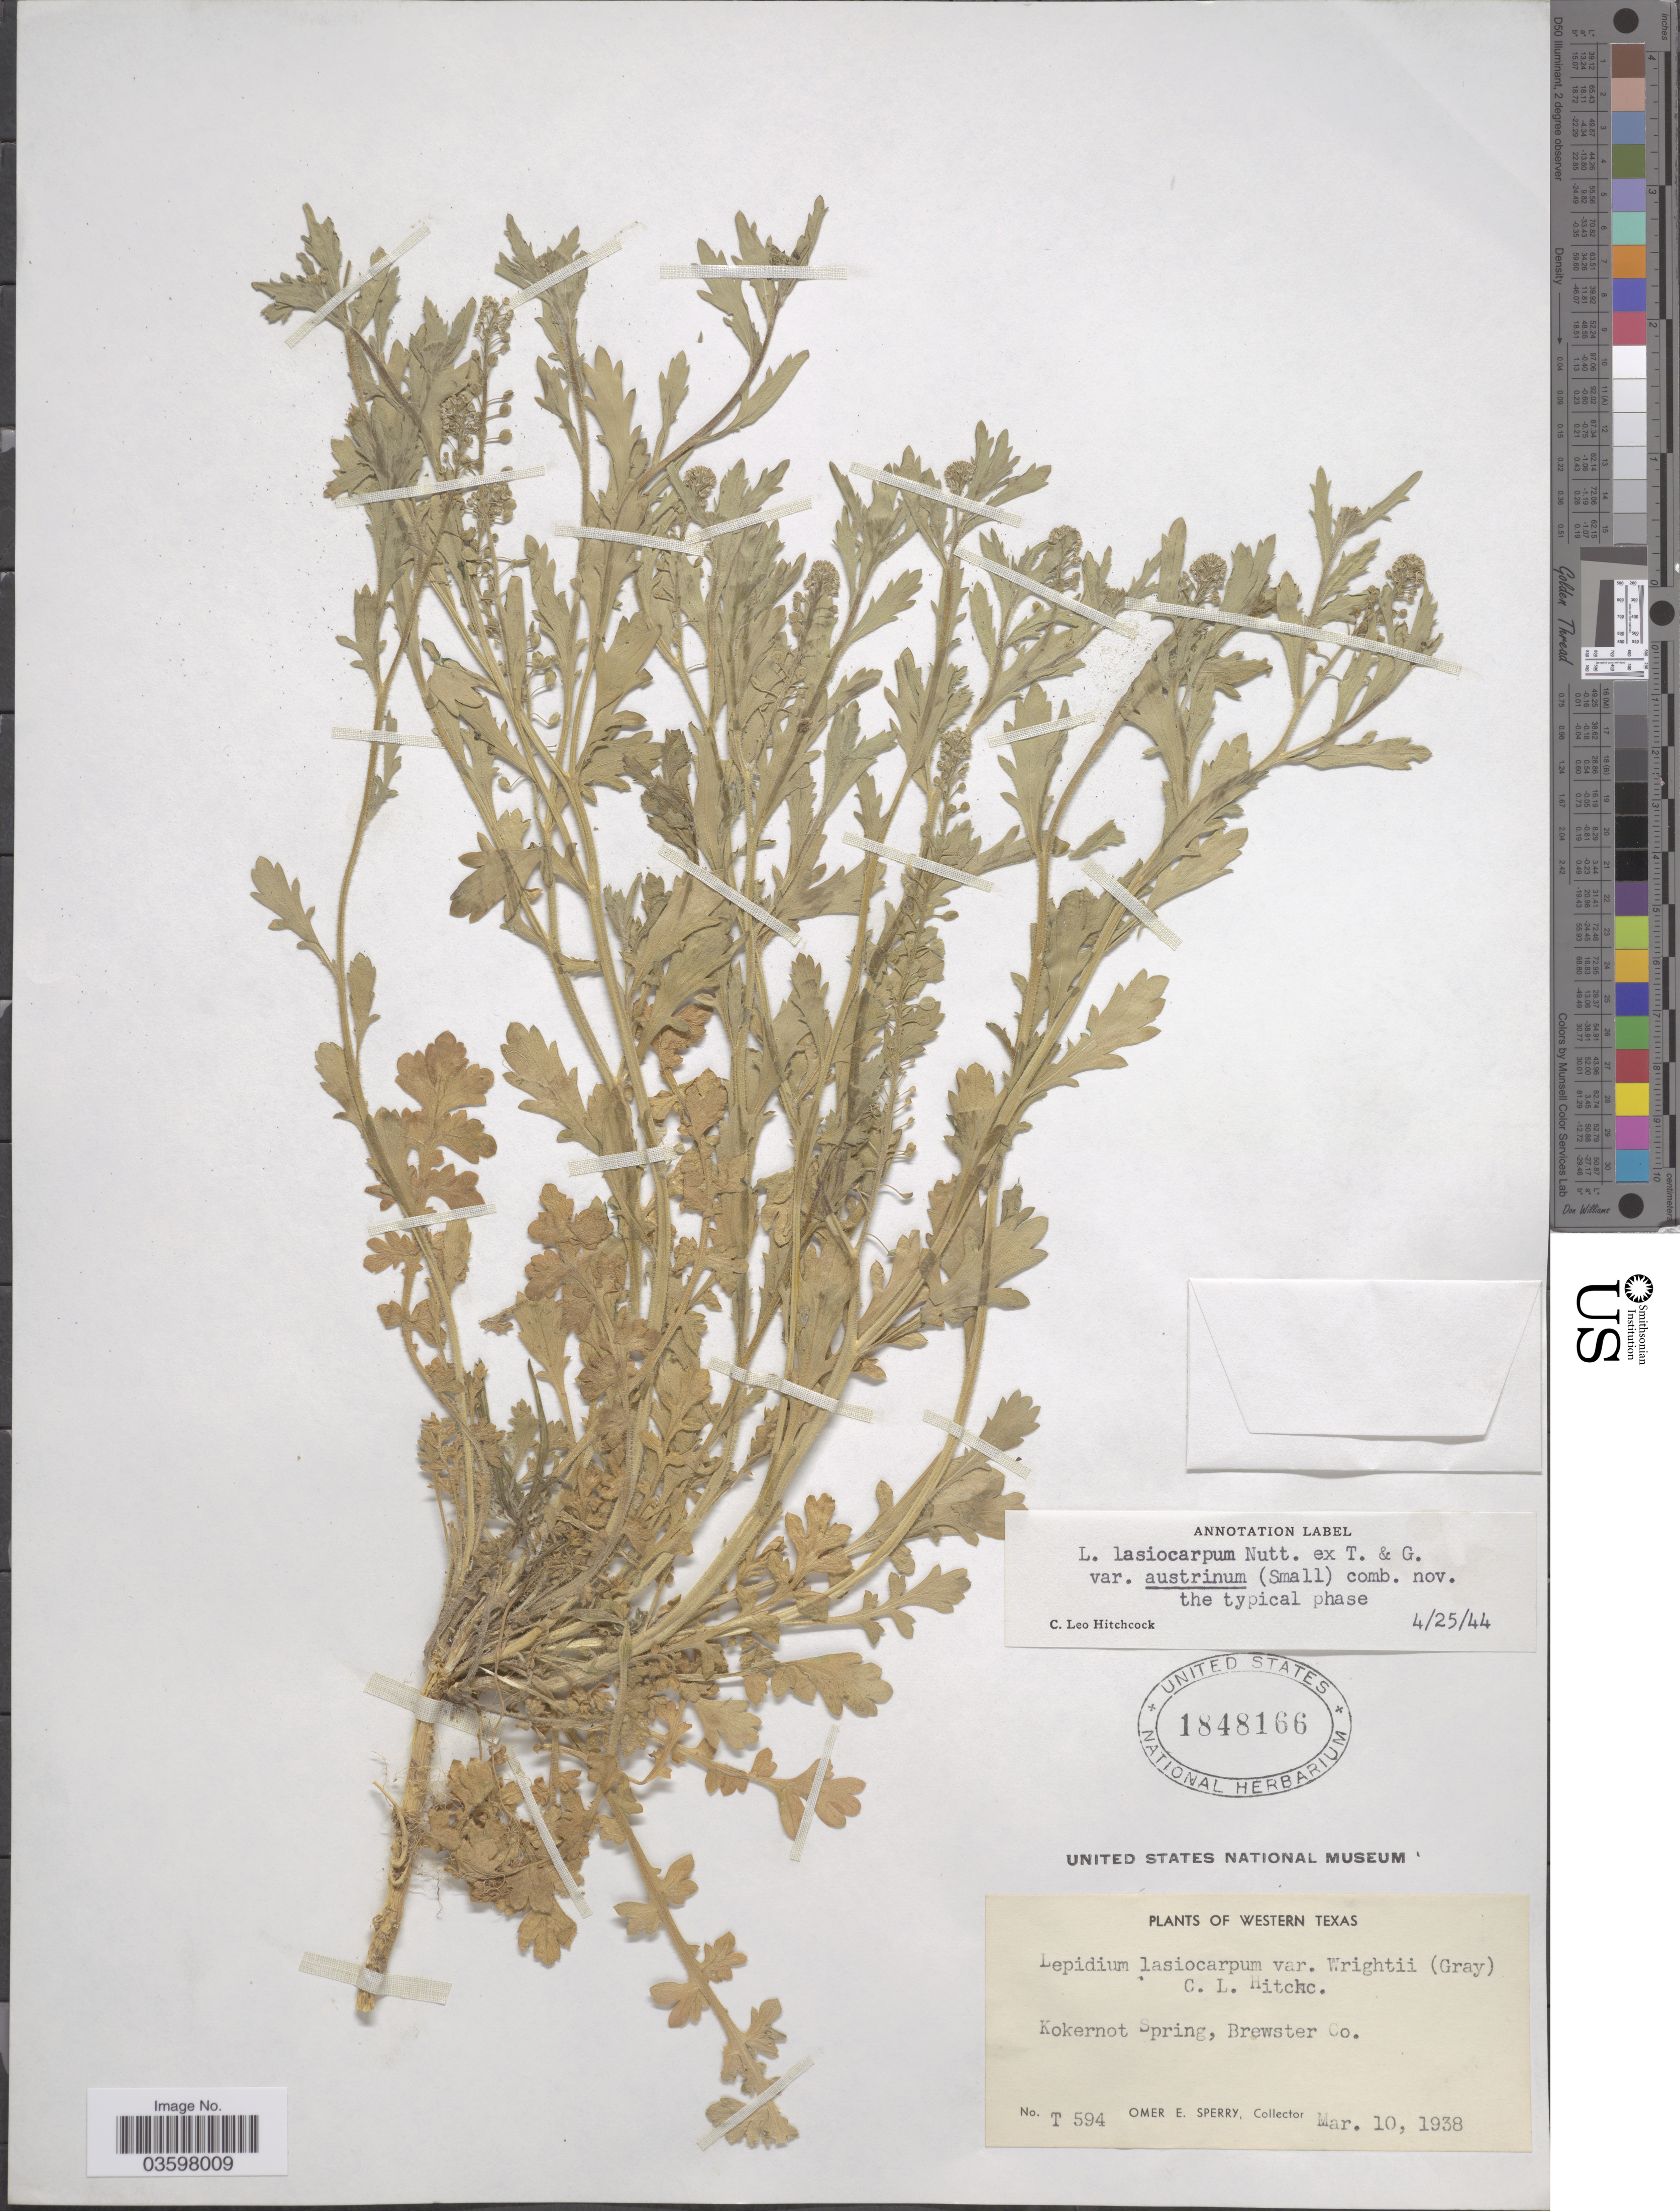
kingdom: Plantae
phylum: Tracheophyta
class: Magnoliopsida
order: Brassicales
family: Brassicaceae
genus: Lepidium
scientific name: Lepidium austrinum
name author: Small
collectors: O. E. Sperry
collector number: T594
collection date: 1938-03-10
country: United States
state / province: Texas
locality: Western Texas. Kokernot Spring, Brewster Co.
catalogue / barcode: US 1848166